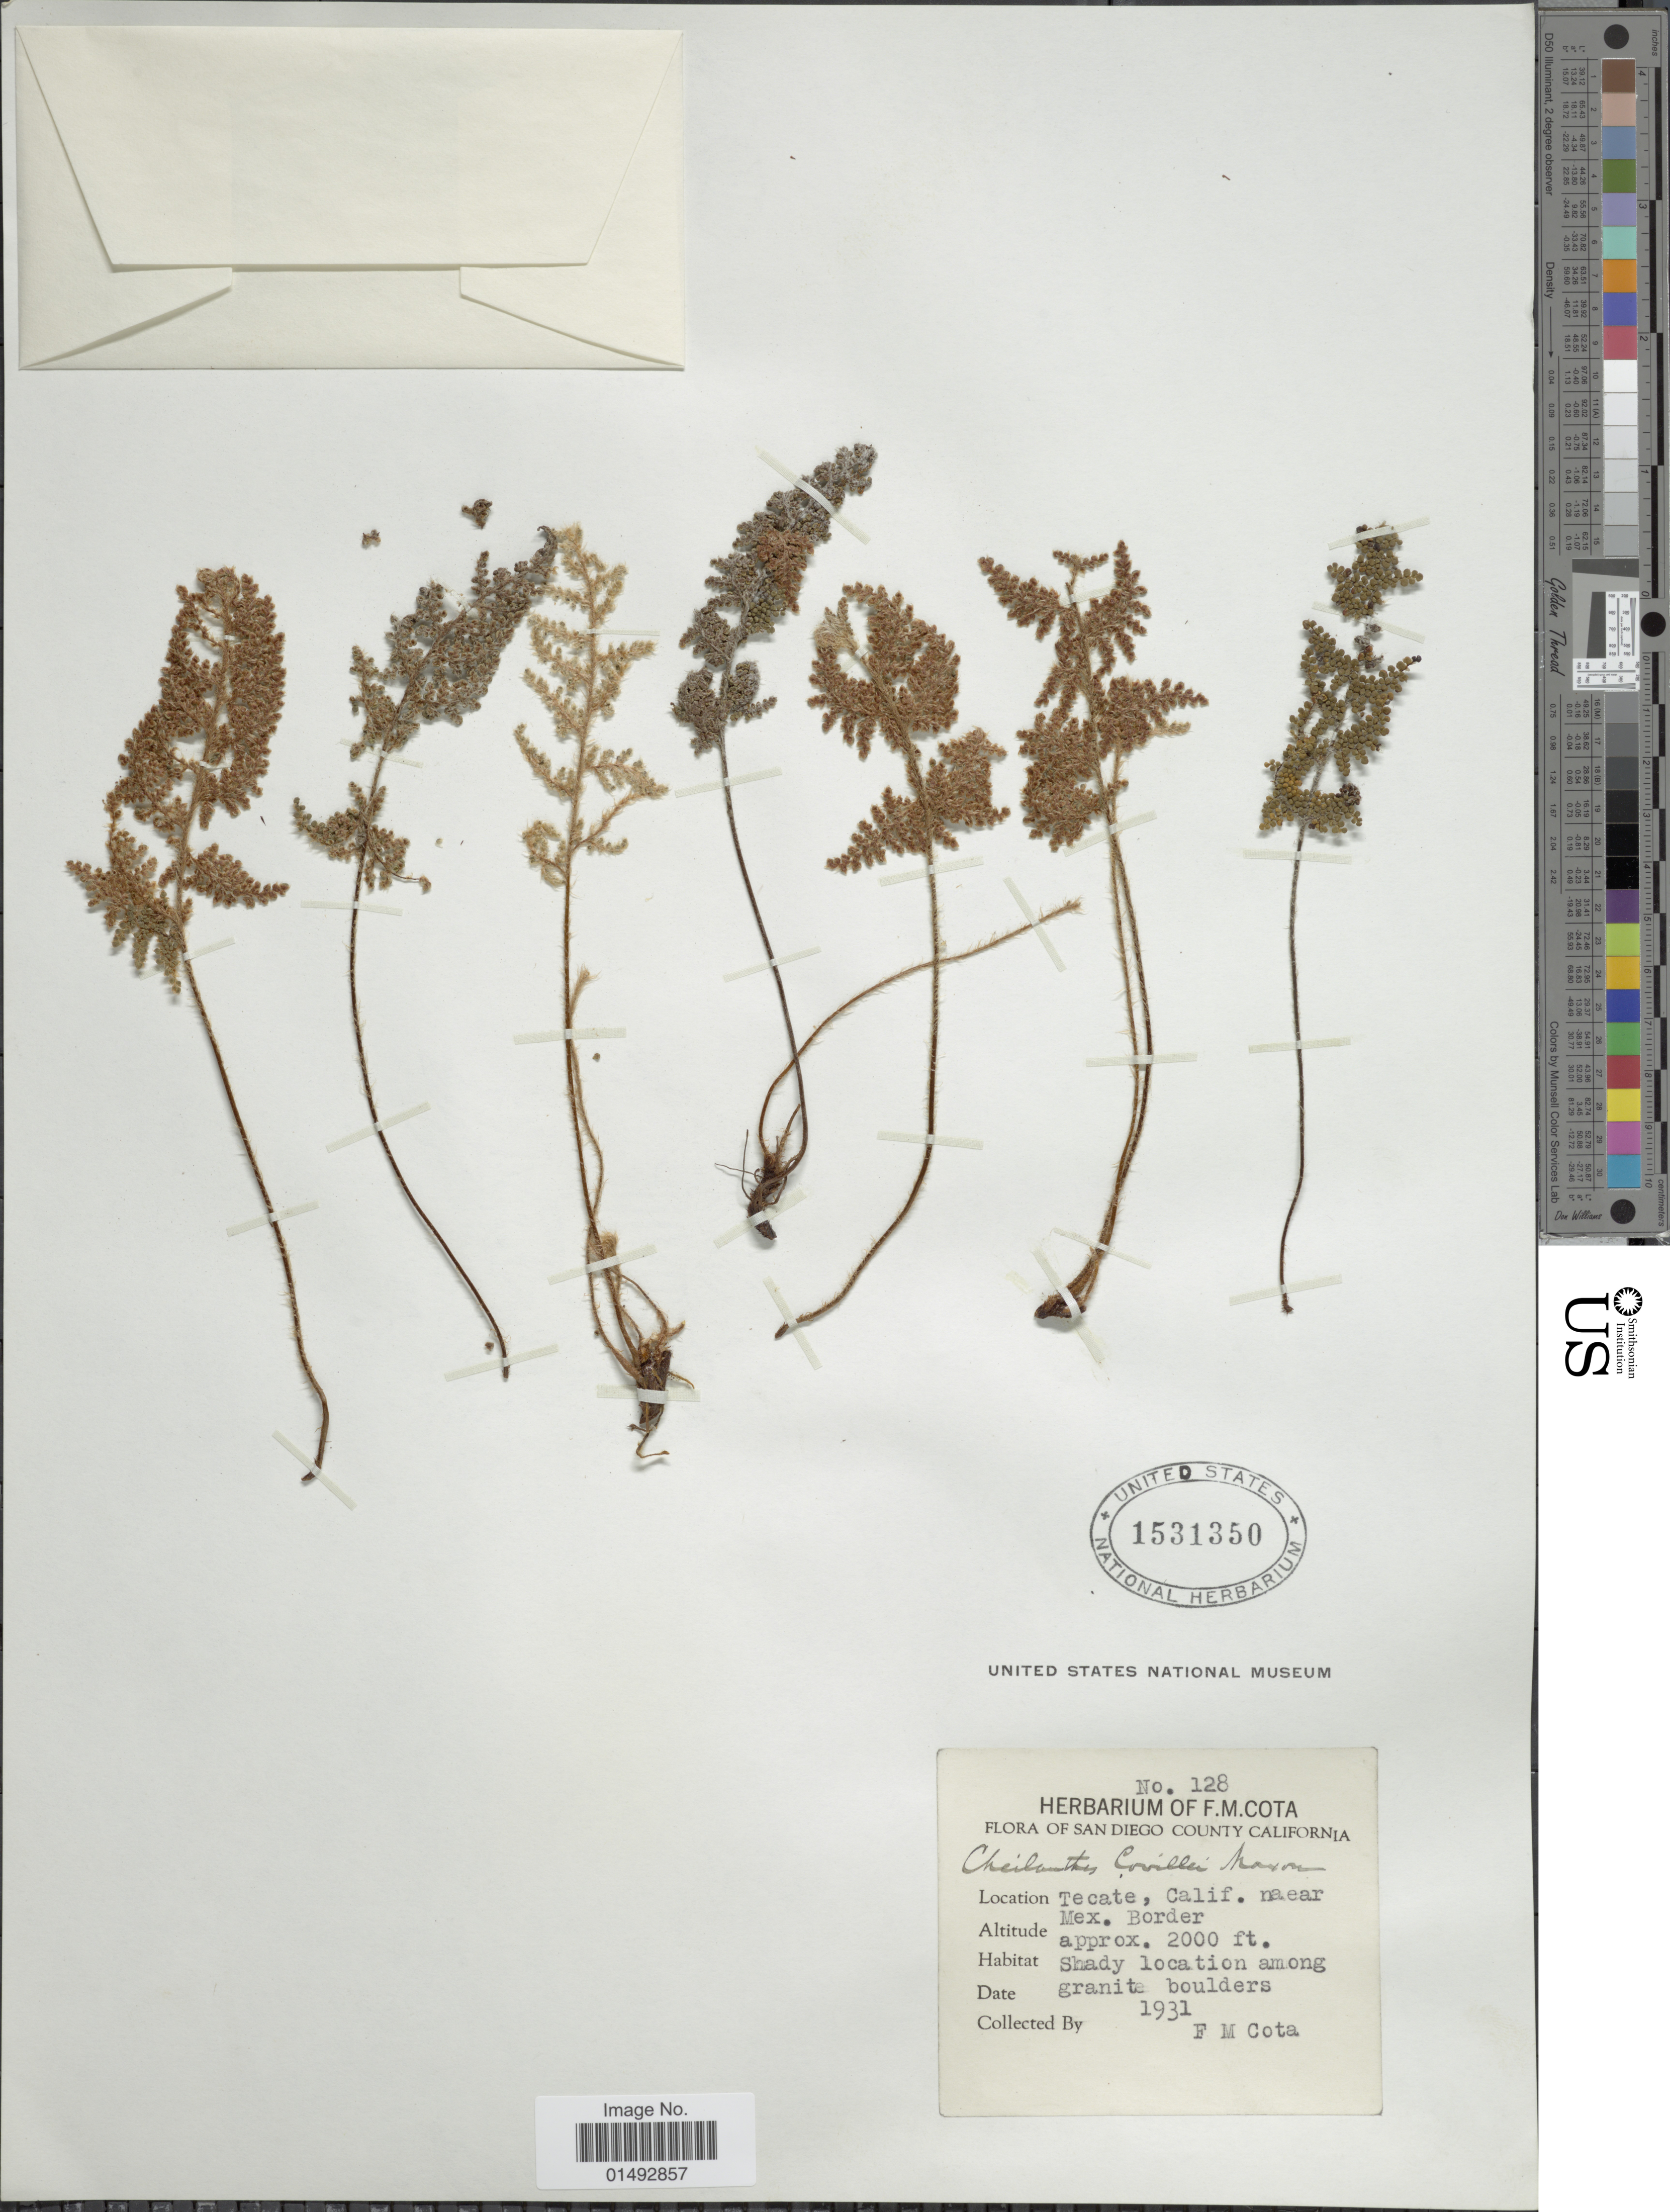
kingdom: Plantae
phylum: Tracheophyta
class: Polypodiopsida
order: Polypodiales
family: Pteridaceae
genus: Myriopteris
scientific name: Myriopteris covillei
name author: (Maxon) Á. Löve & D. Löve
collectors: F. Cota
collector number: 128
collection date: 1931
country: United States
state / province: California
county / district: San Diego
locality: San Diego County, Tecata, Calif. naear Mex Border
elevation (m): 610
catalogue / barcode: US 1531350